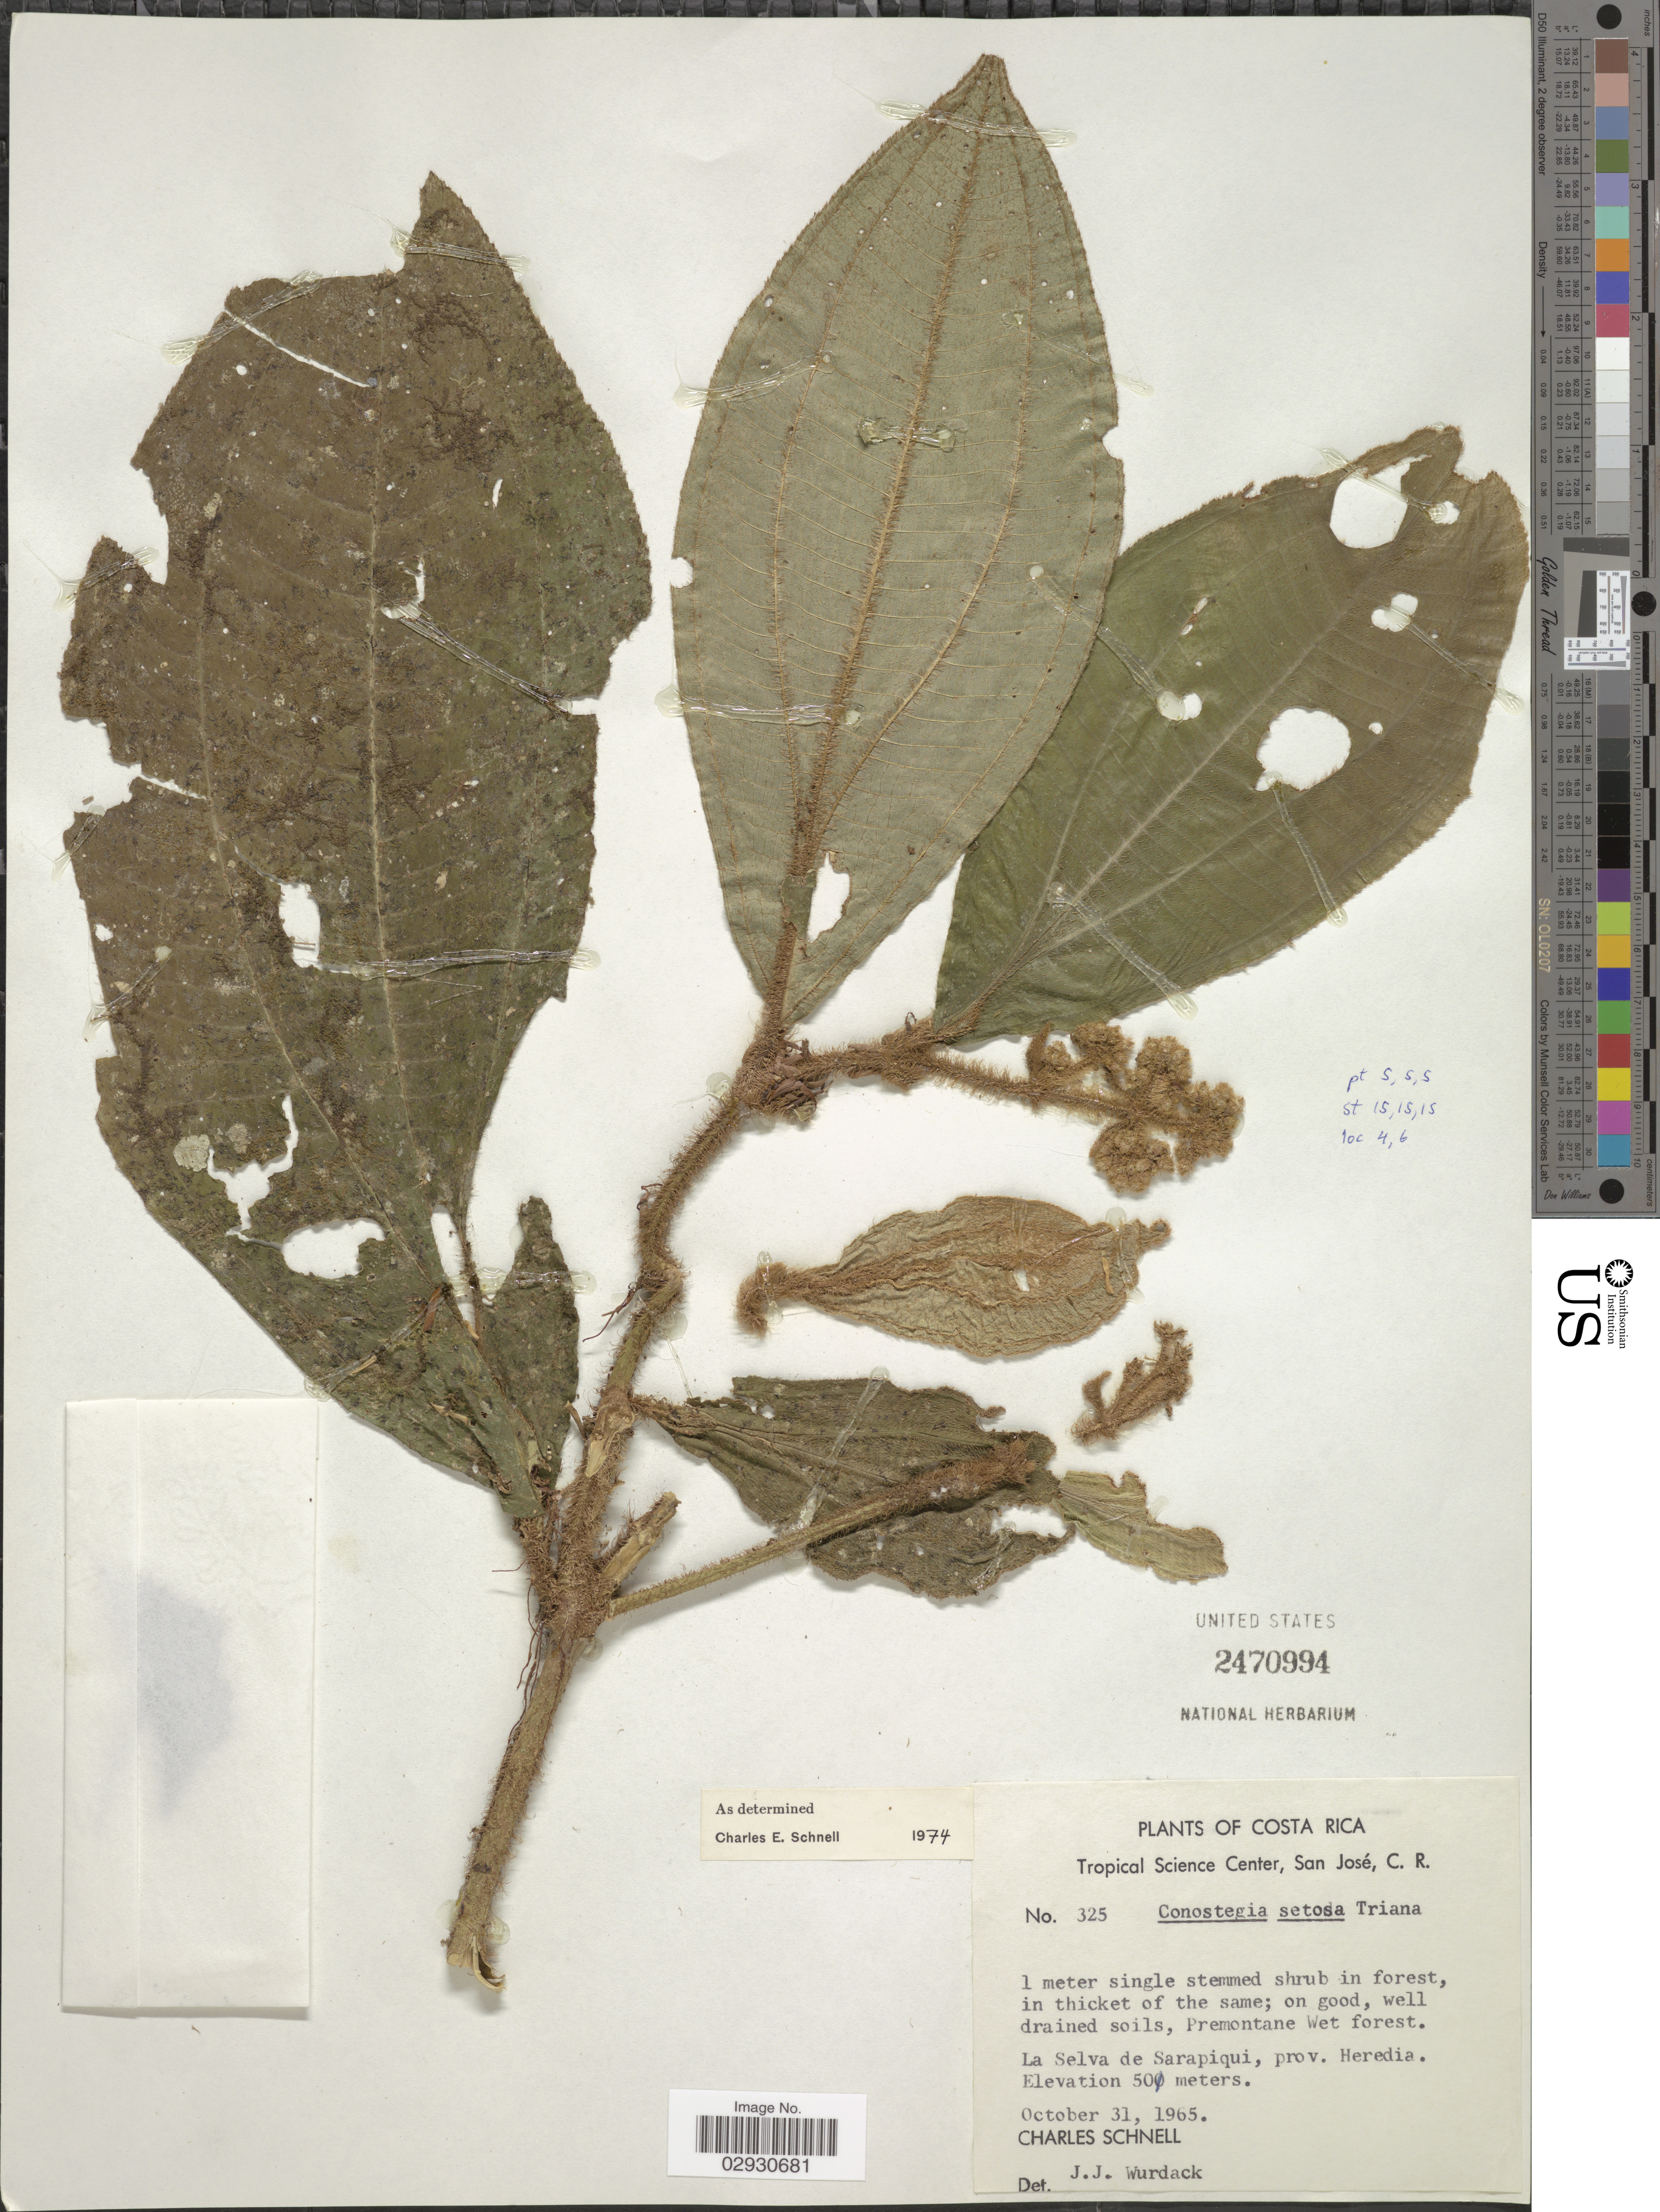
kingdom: Plantae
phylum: Tracheophyta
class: Magnoliopsida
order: Myrtales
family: Melastomataceae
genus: Conostegia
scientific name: Conostegia setosa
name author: Triana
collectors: C. Schnell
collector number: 325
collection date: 1965-10-31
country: Costa Rica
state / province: Heredia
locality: Premontane Wet forest. La Selva de Sarapiqui, prov. Heredia.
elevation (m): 50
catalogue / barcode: US 2470994